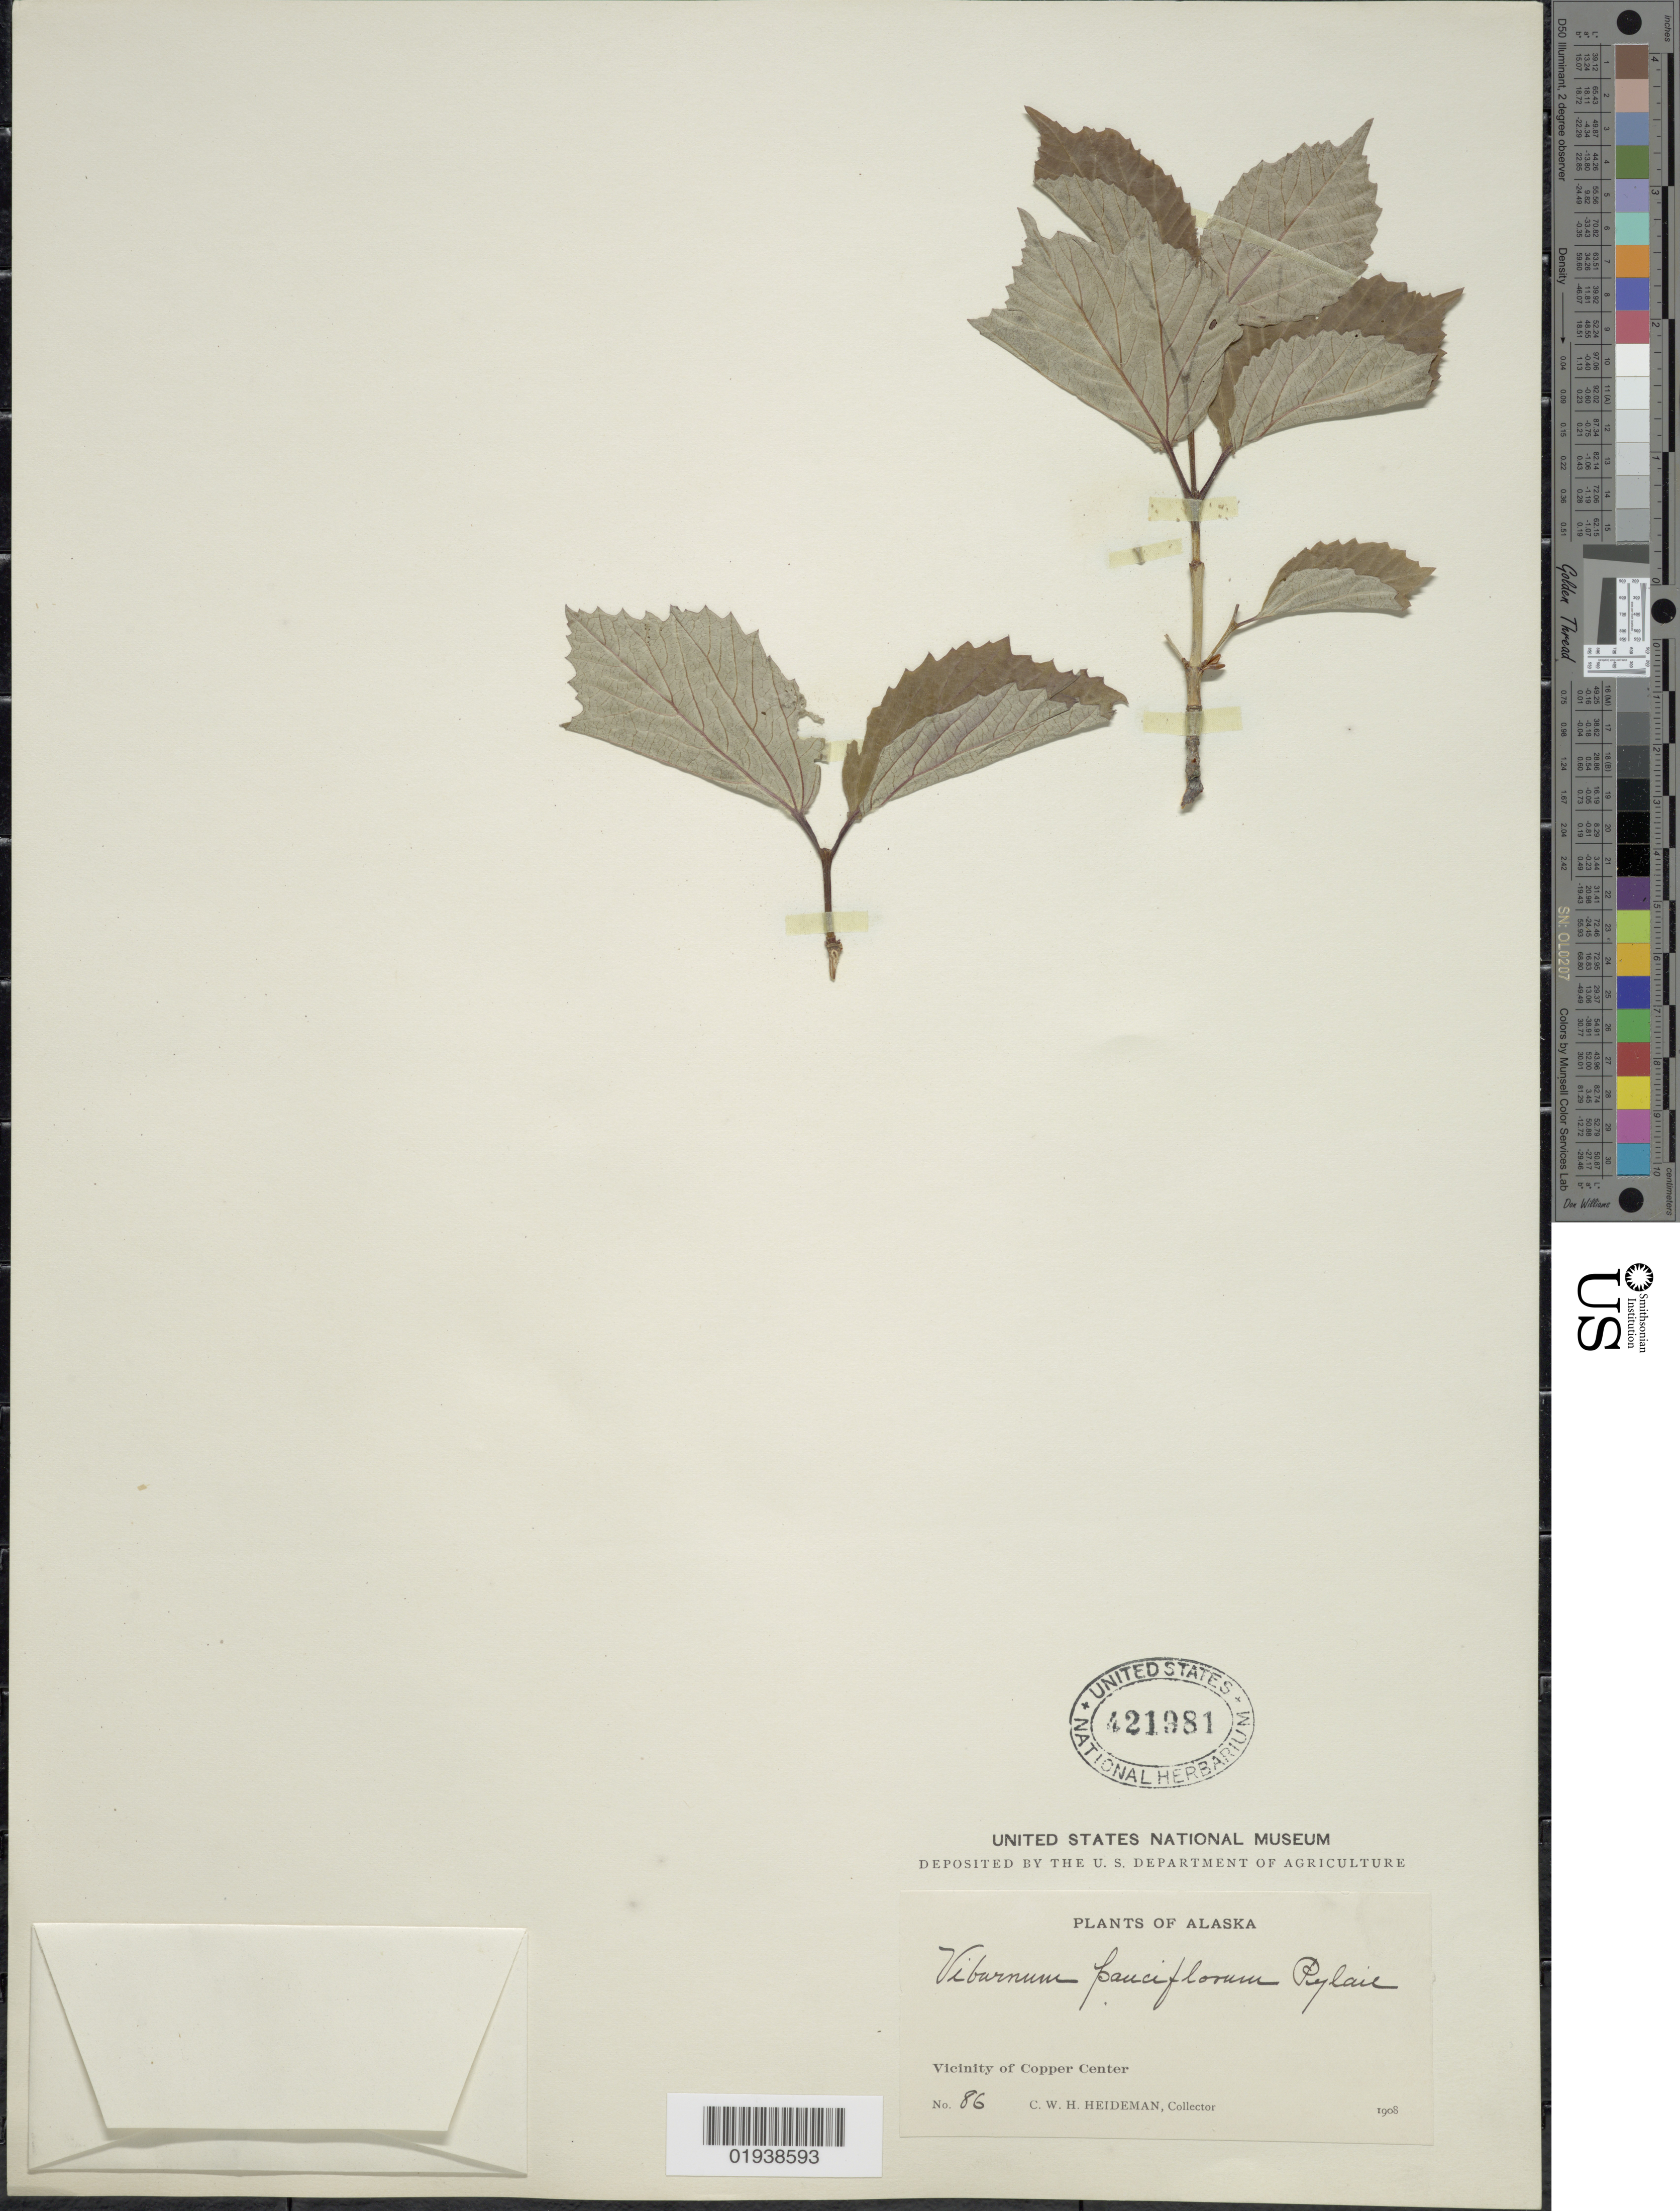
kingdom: Plantae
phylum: Tracheophyta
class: Magnoliopsida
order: Dipsacales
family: Viburnaceae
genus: Viburnum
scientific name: Viburnum edule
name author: (Michx.) Raf.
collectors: C. Heideman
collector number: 86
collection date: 1908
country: United States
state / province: Alaska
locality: Vicinity of Copper Center.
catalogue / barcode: US 421981